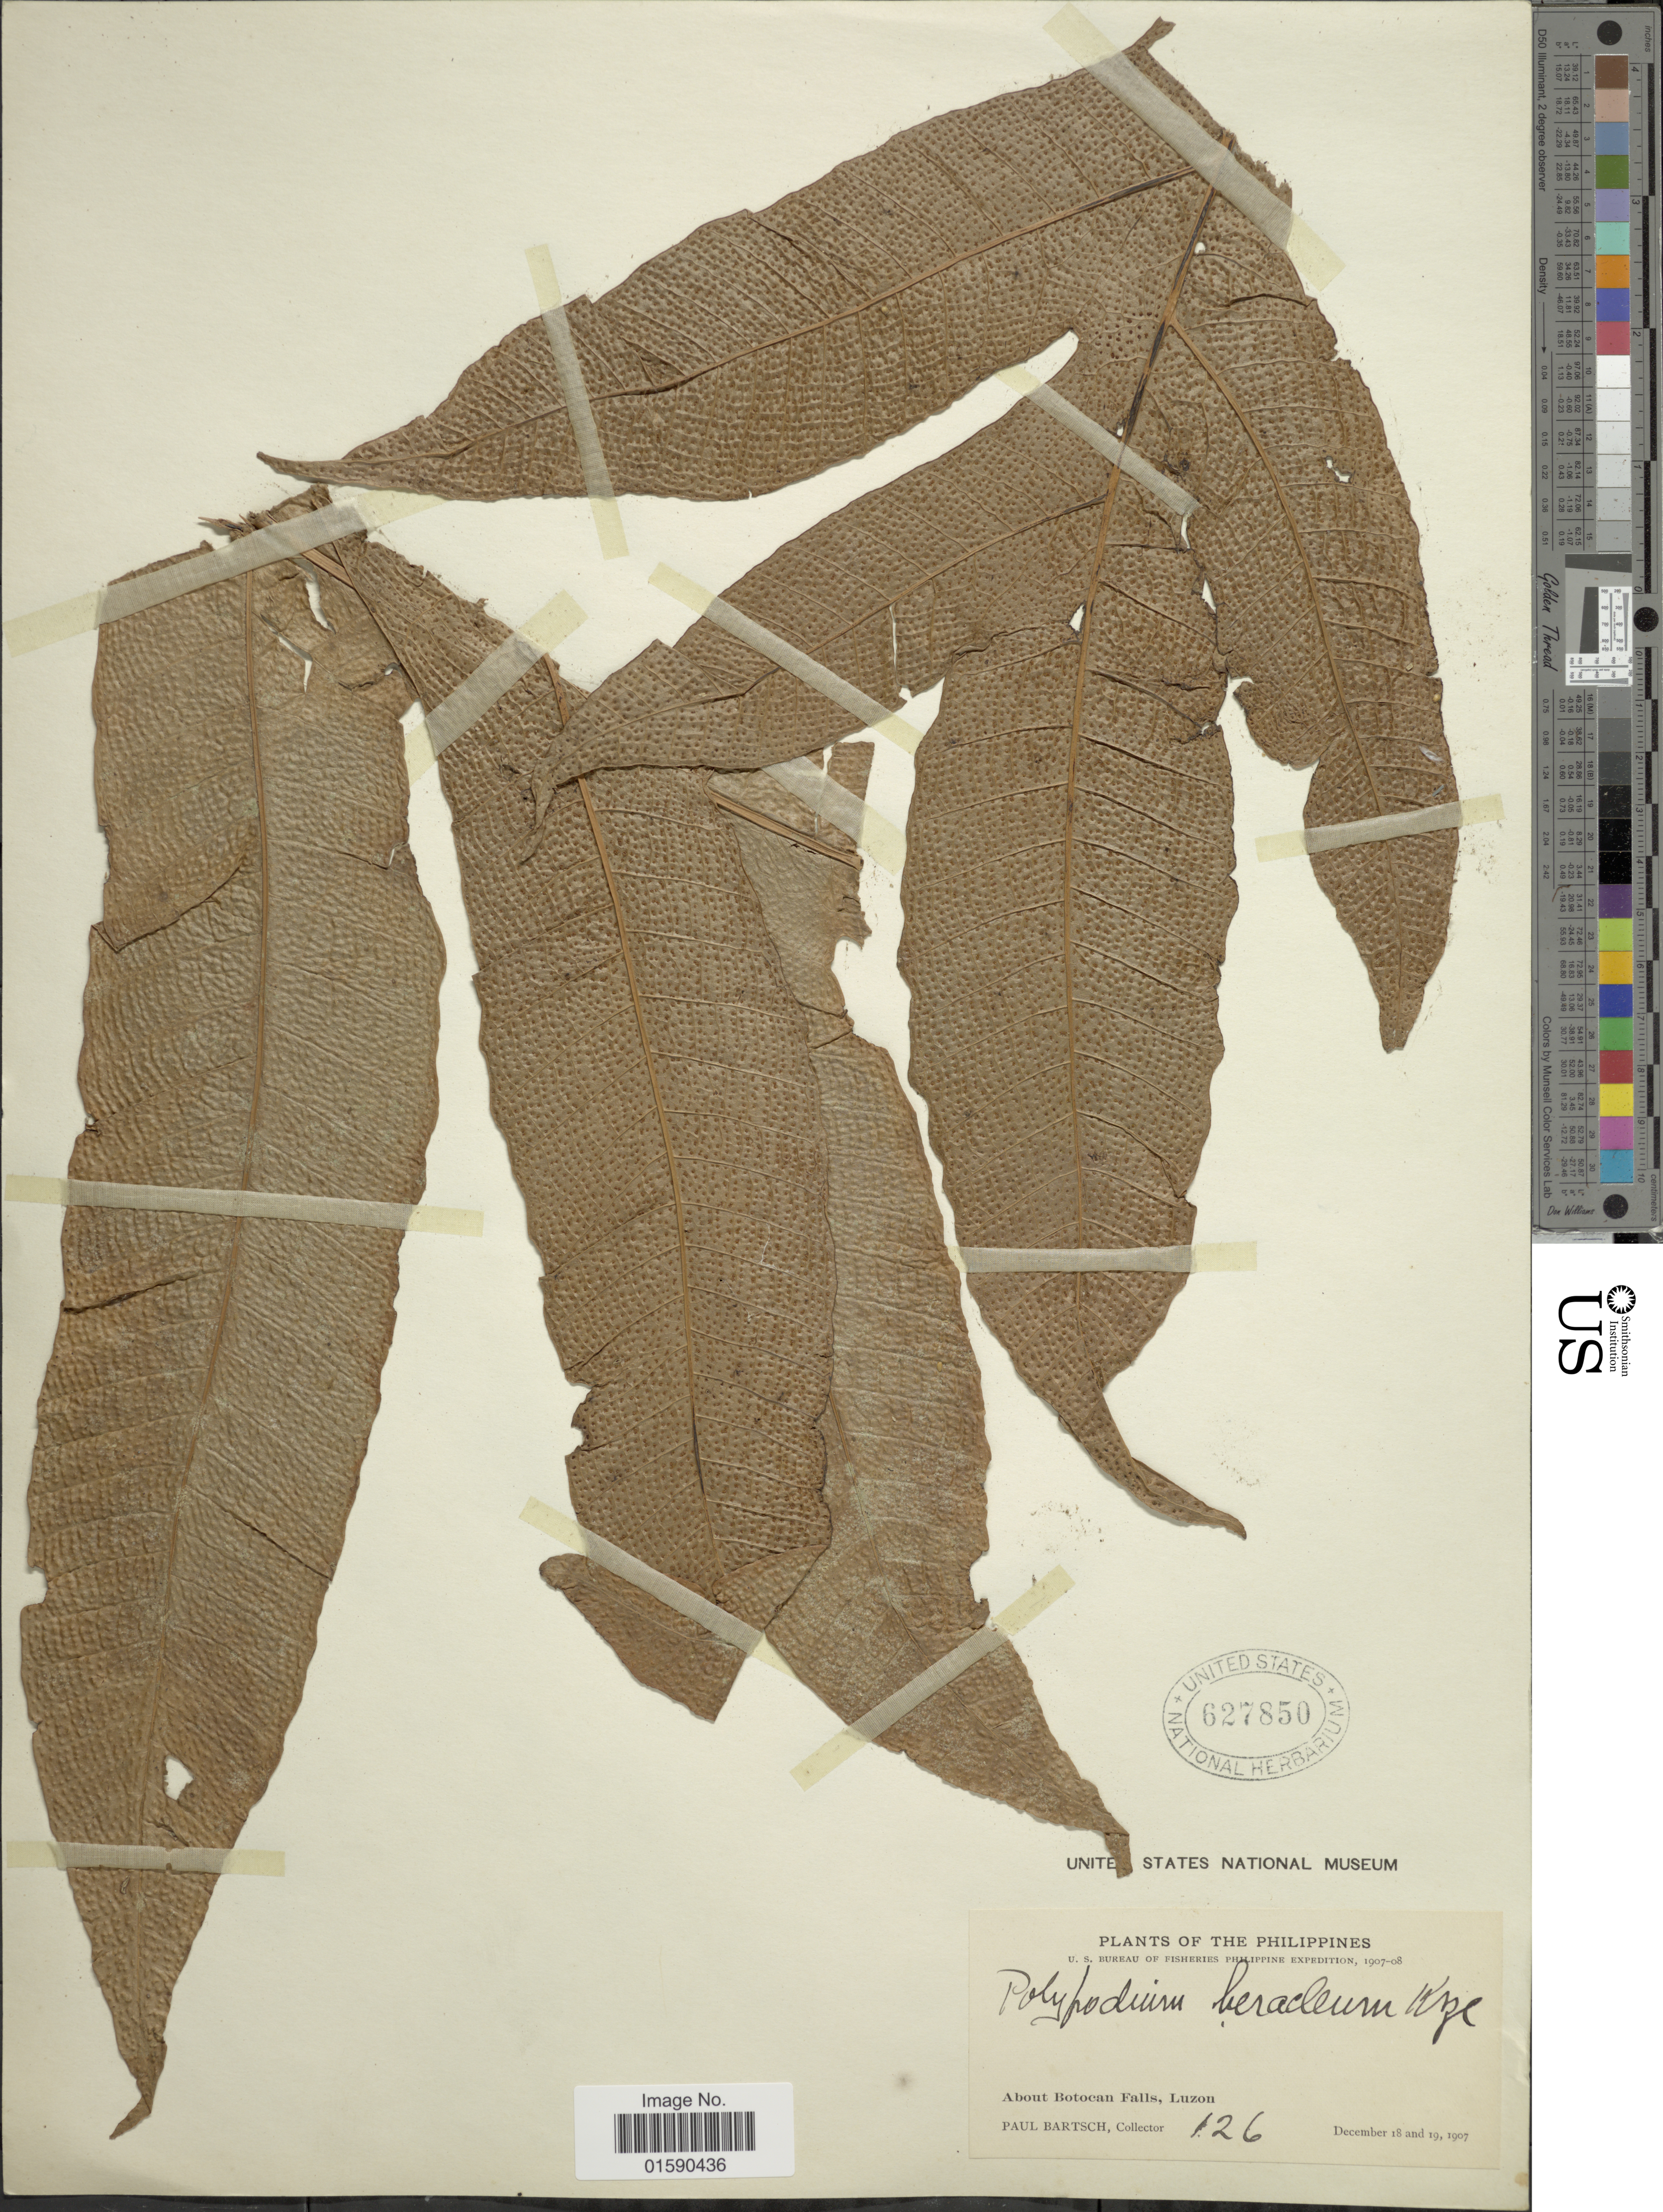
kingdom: Plantae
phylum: Tracheophyta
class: Polypodiopsida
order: Polypodiales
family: Polypodiaceae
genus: Aglaomorpha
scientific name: Aglaomorpha heraclea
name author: (Kunze) Copel.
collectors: P. Bartsch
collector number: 126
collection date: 1907-12-18/1907-12-19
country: Philippines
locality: About Botocan Fallas, Luzon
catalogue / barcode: US 627850